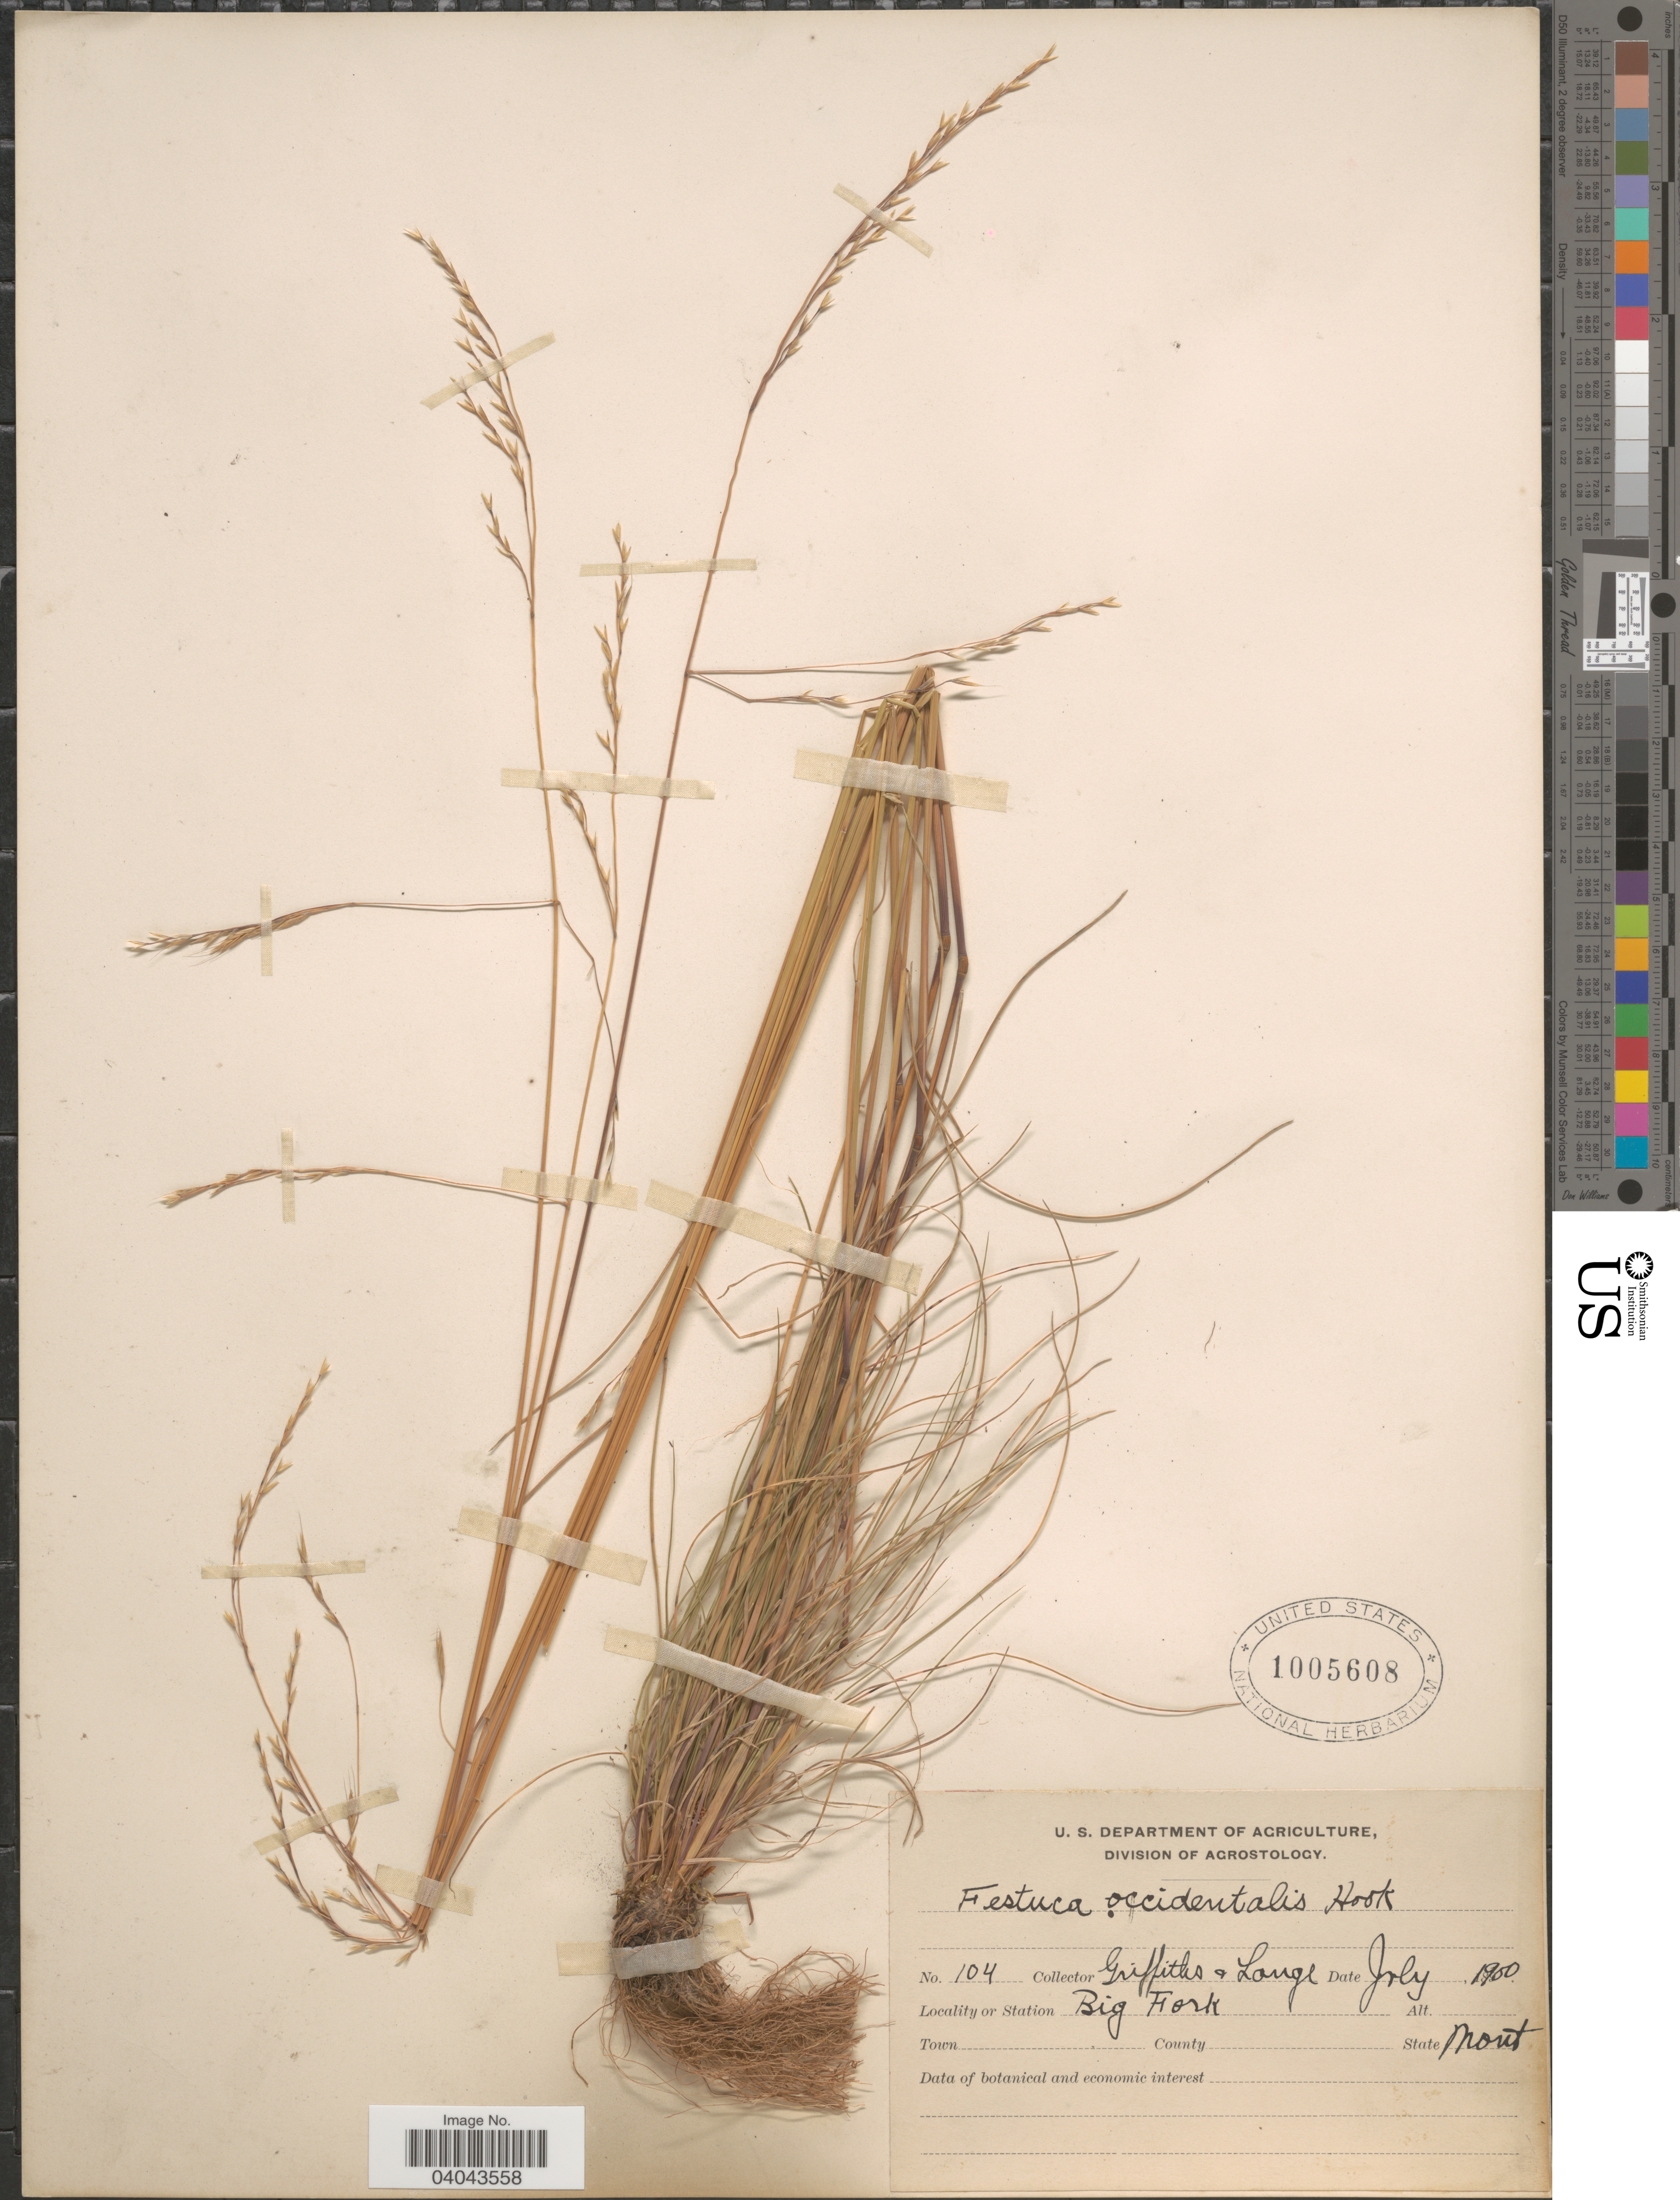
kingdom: Plantae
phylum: Tracheophyta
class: Liliopsida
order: Poales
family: Poaceae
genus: Festuca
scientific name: Festuca occidentalis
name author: Hook.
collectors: -- Griffiths & -- Lange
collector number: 104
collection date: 1900-07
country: United States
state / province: Montana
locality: Station Big Fork.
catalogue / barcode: US 1005608